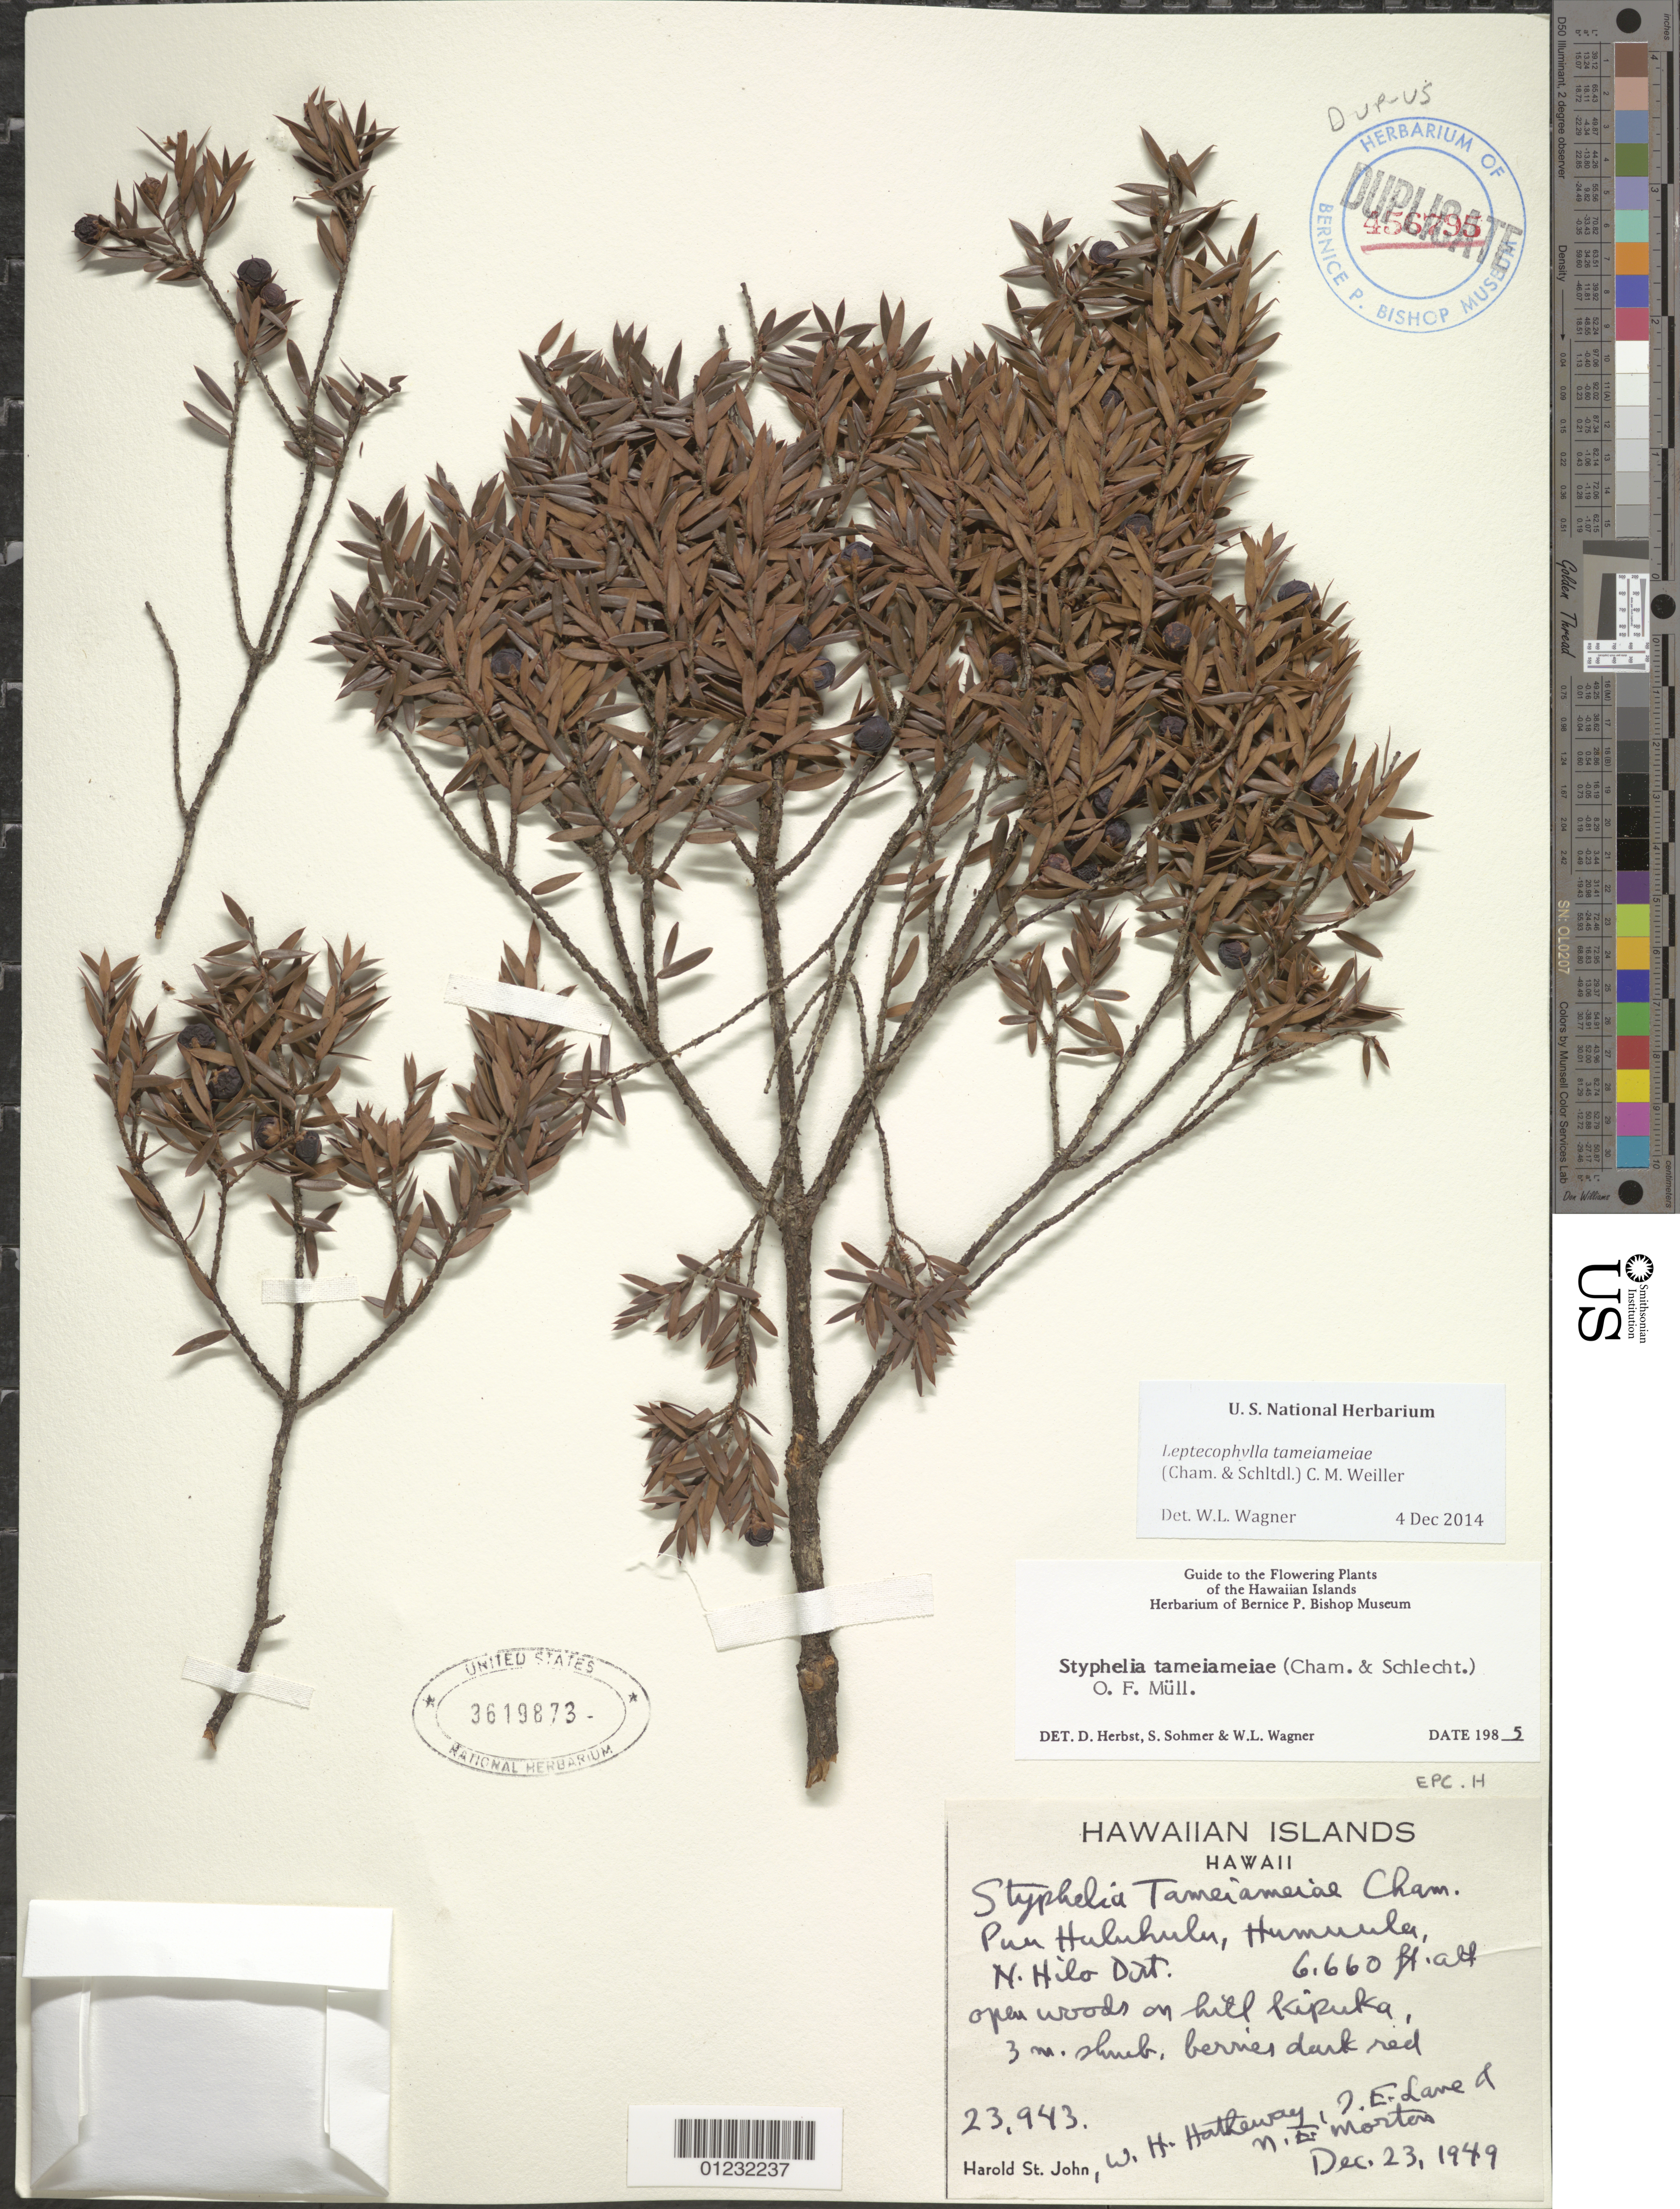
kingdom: Plantae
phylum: Tracheophyta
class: Magnoliopsida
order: Ericales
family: Ericaceae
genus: Leptecophylla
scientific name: Leptecophylla tameiameiae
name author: (Cham. & Schltdl.) C.M. Weiller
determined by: Wagner, W. L., (BOT), Smithsonian Institution - National Museum of Natural History (UNITED STATES)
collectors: H. St. John, W. H. Hatheway, I. Lane & N. E. Morton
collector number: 23943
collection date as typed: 23 Dec 1949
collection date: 1949-12-23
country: United States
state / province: Hawaii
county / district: Hawaii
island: Hawaii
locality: Puu Huluhulu, Humuula, N Hilo Dist.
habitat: Open woods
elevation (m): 2030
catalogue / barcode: US 3619873